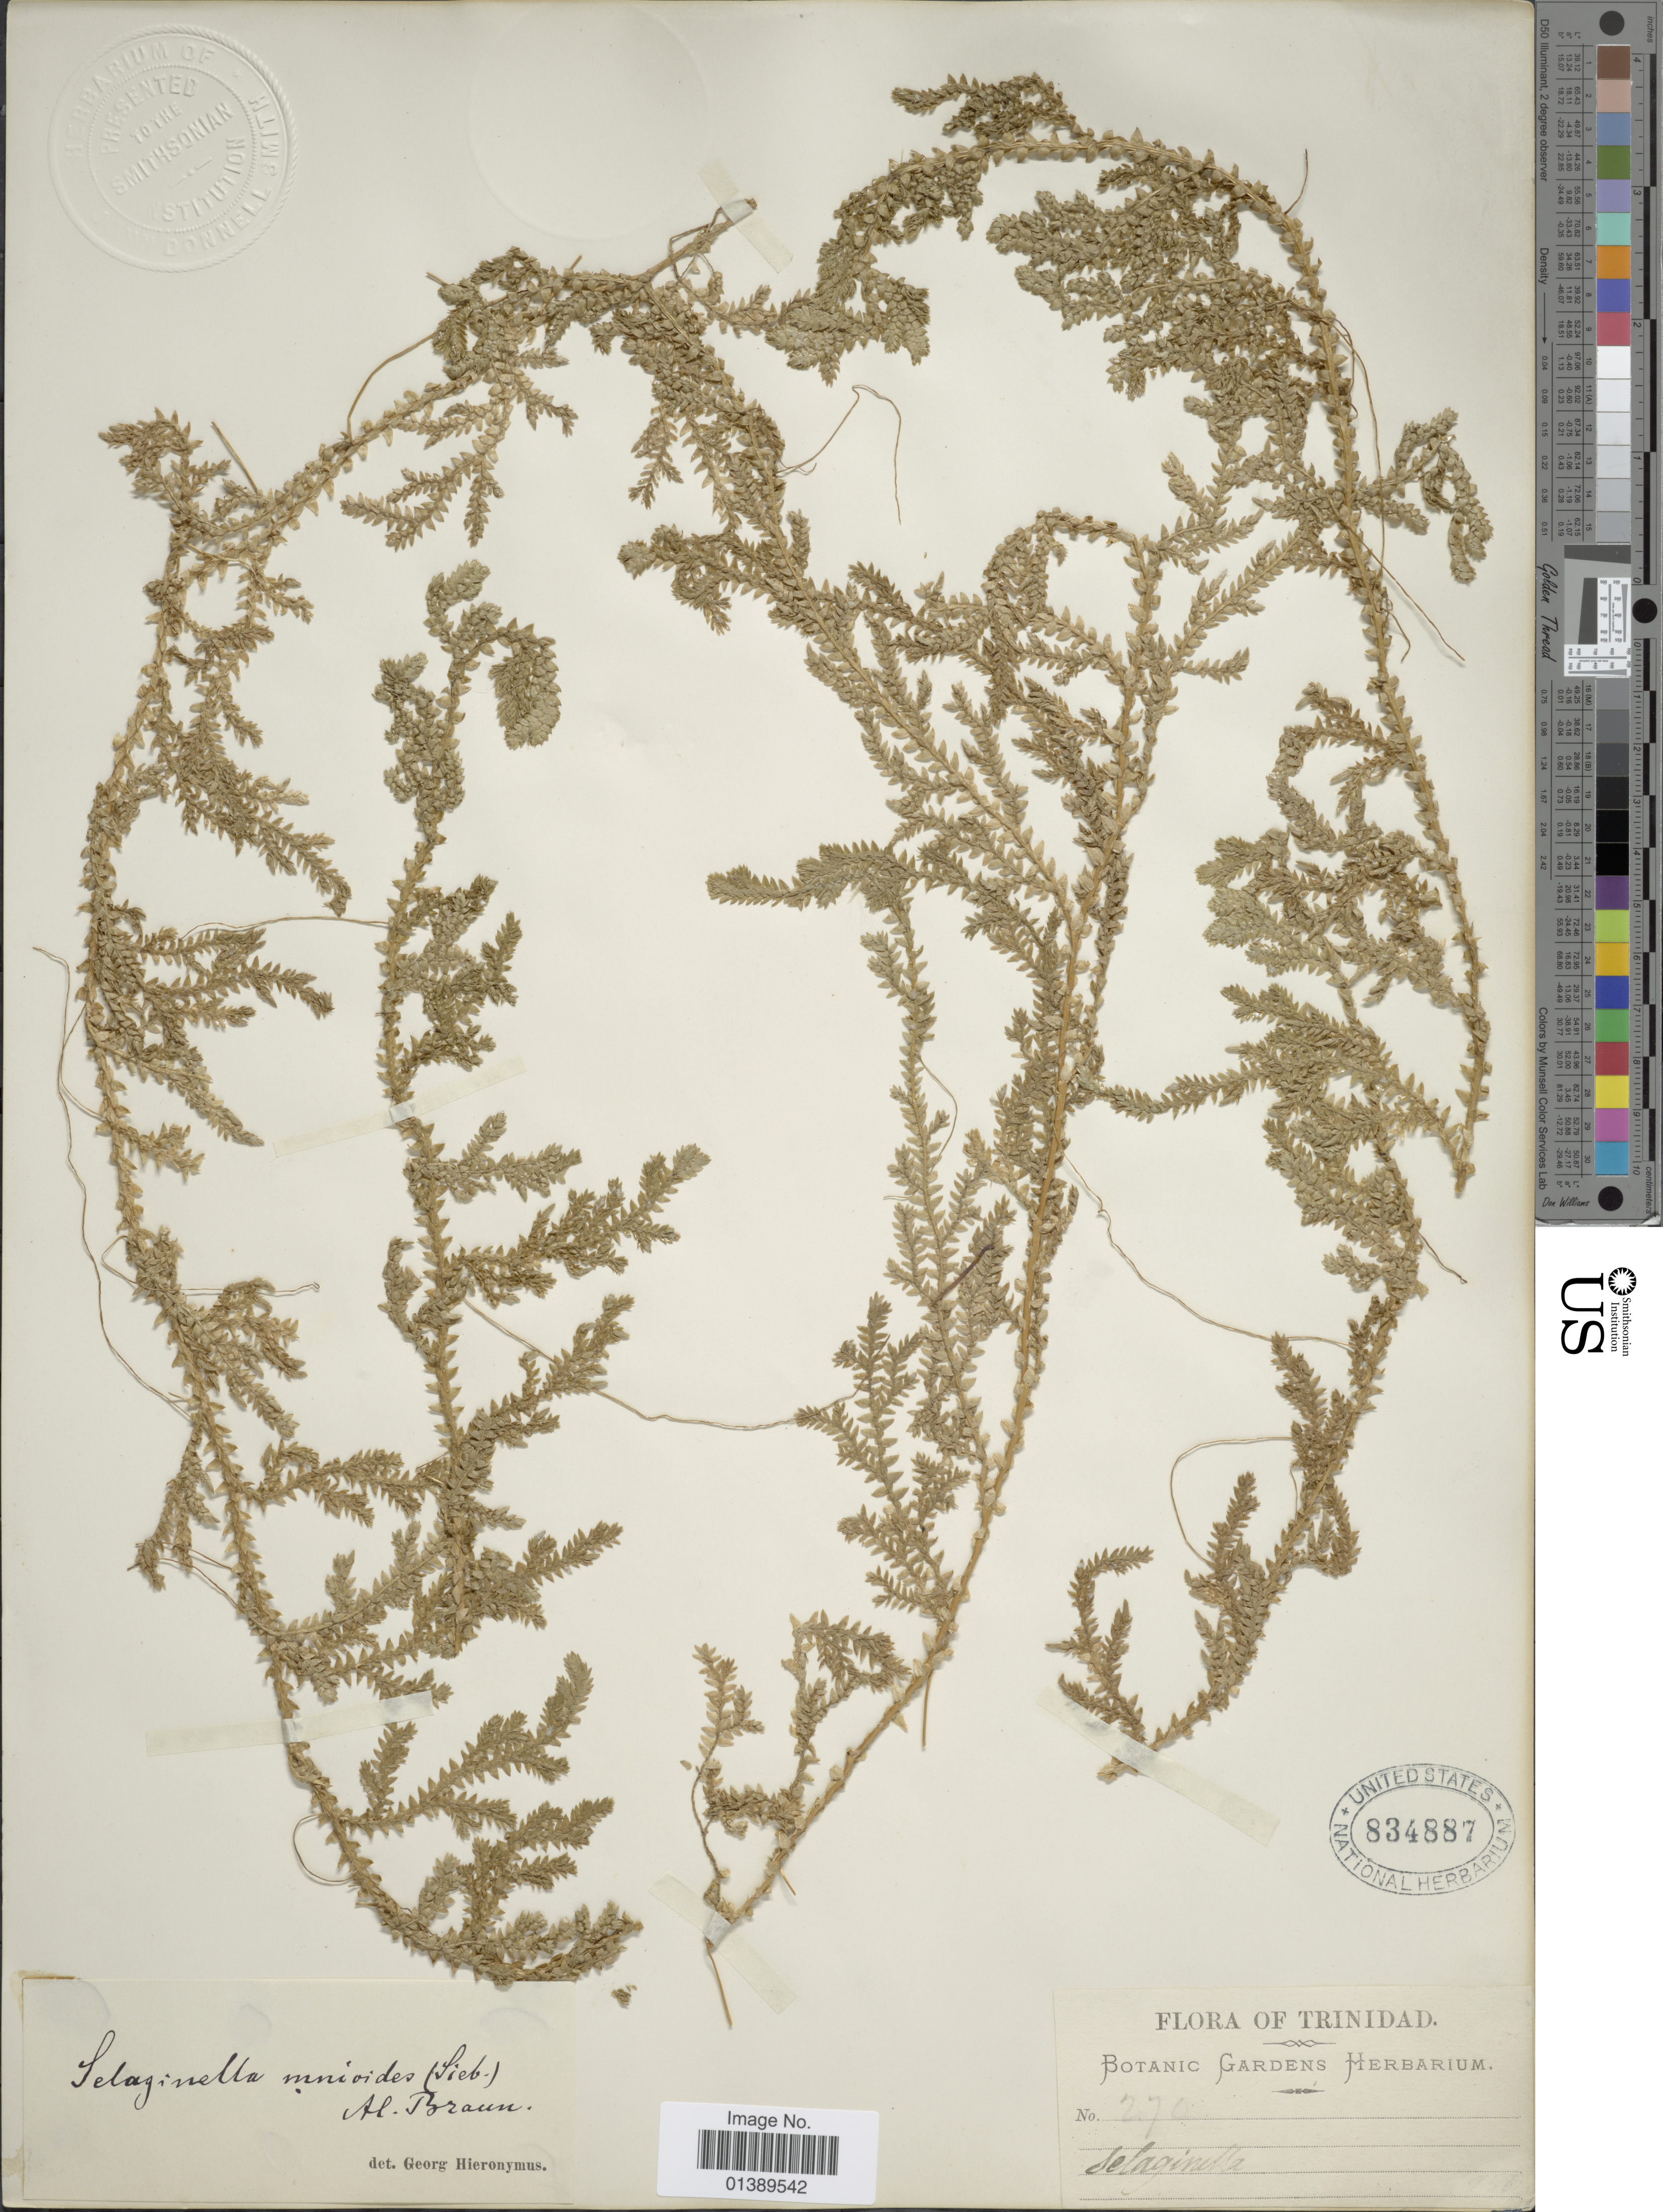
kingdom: Plantae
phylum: Tracheophyta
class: Lycopodiopsida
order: Selaginellales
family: Selaginellaceae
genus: Selaginella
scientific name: Selaginella diffusa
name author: (C. Presl) Spring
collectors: ex herb. Botanic Gardens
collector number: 270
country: Trinidad and Tobago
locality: Trinidad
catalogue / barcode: US 834887